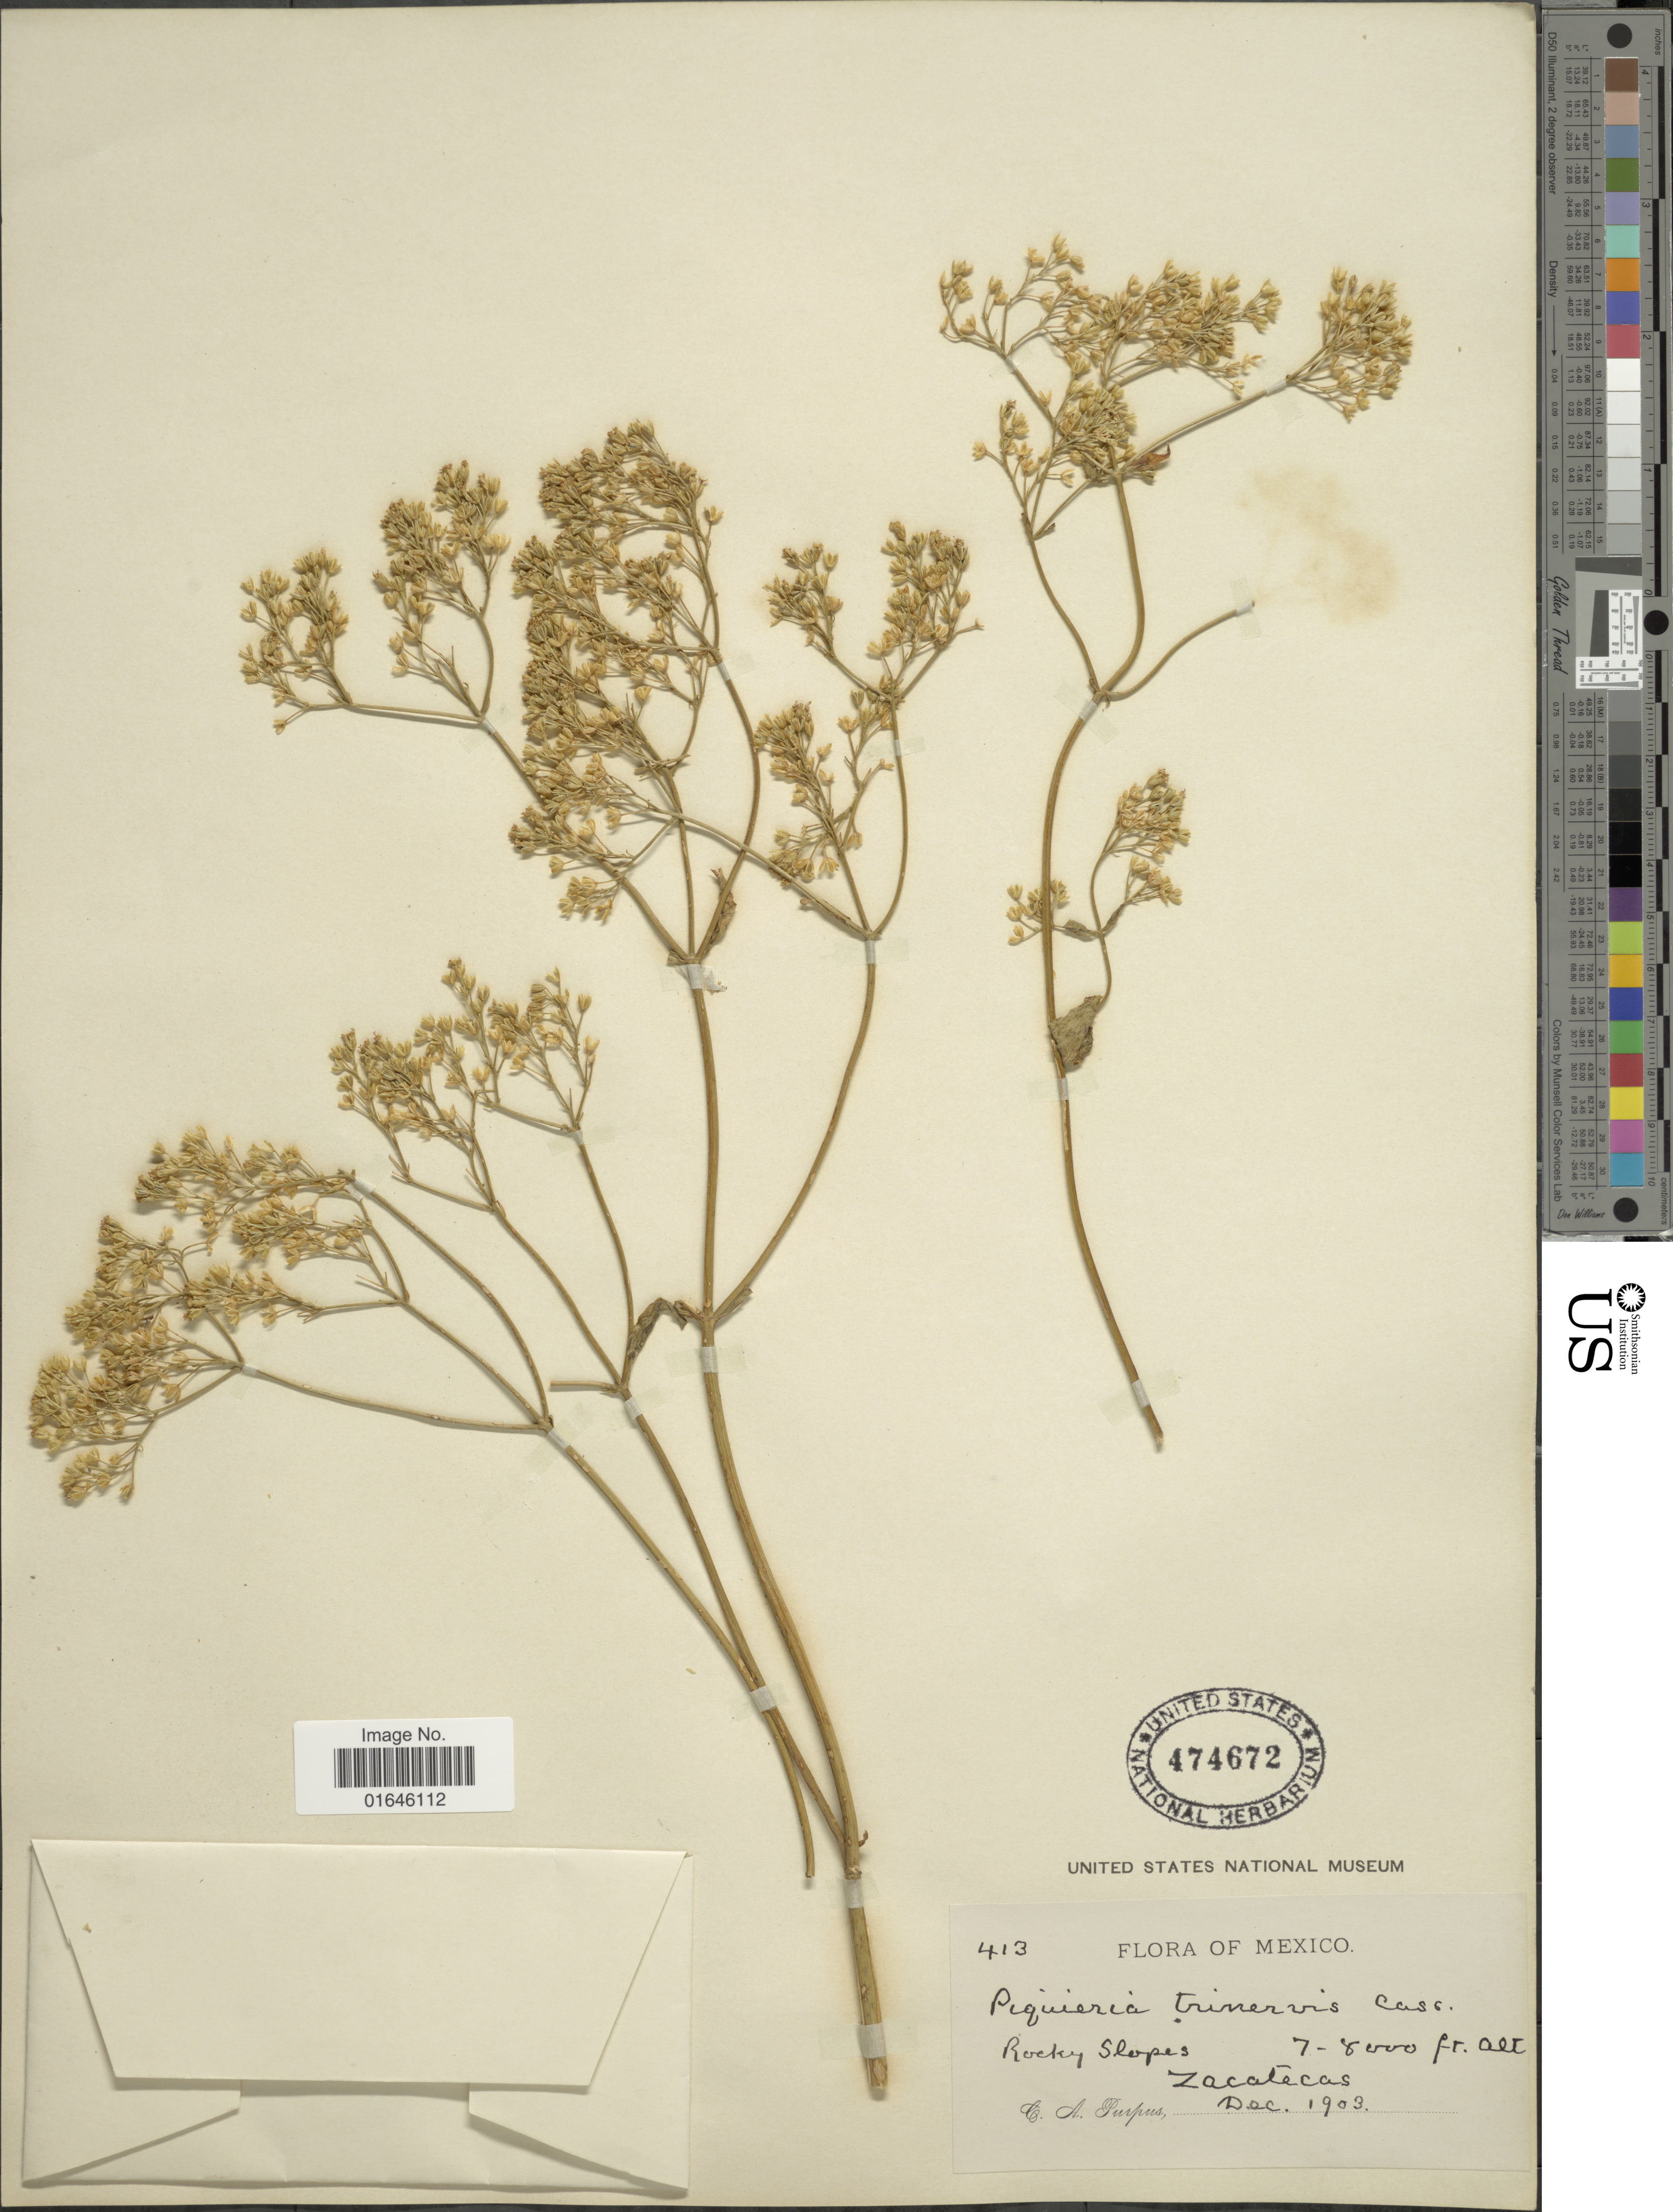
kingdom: Plantae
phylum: Tracheophyta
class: Magnoliopsida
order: Asterales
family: Asteraceae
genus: Piqueria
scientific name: Piqueria trinervia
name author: Cav.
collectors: C. A. Purpus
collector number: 413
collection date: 1903-12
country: Mexico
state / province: Zacatecas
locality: Rocky Slopes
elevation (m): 2134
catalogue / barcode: US 474672